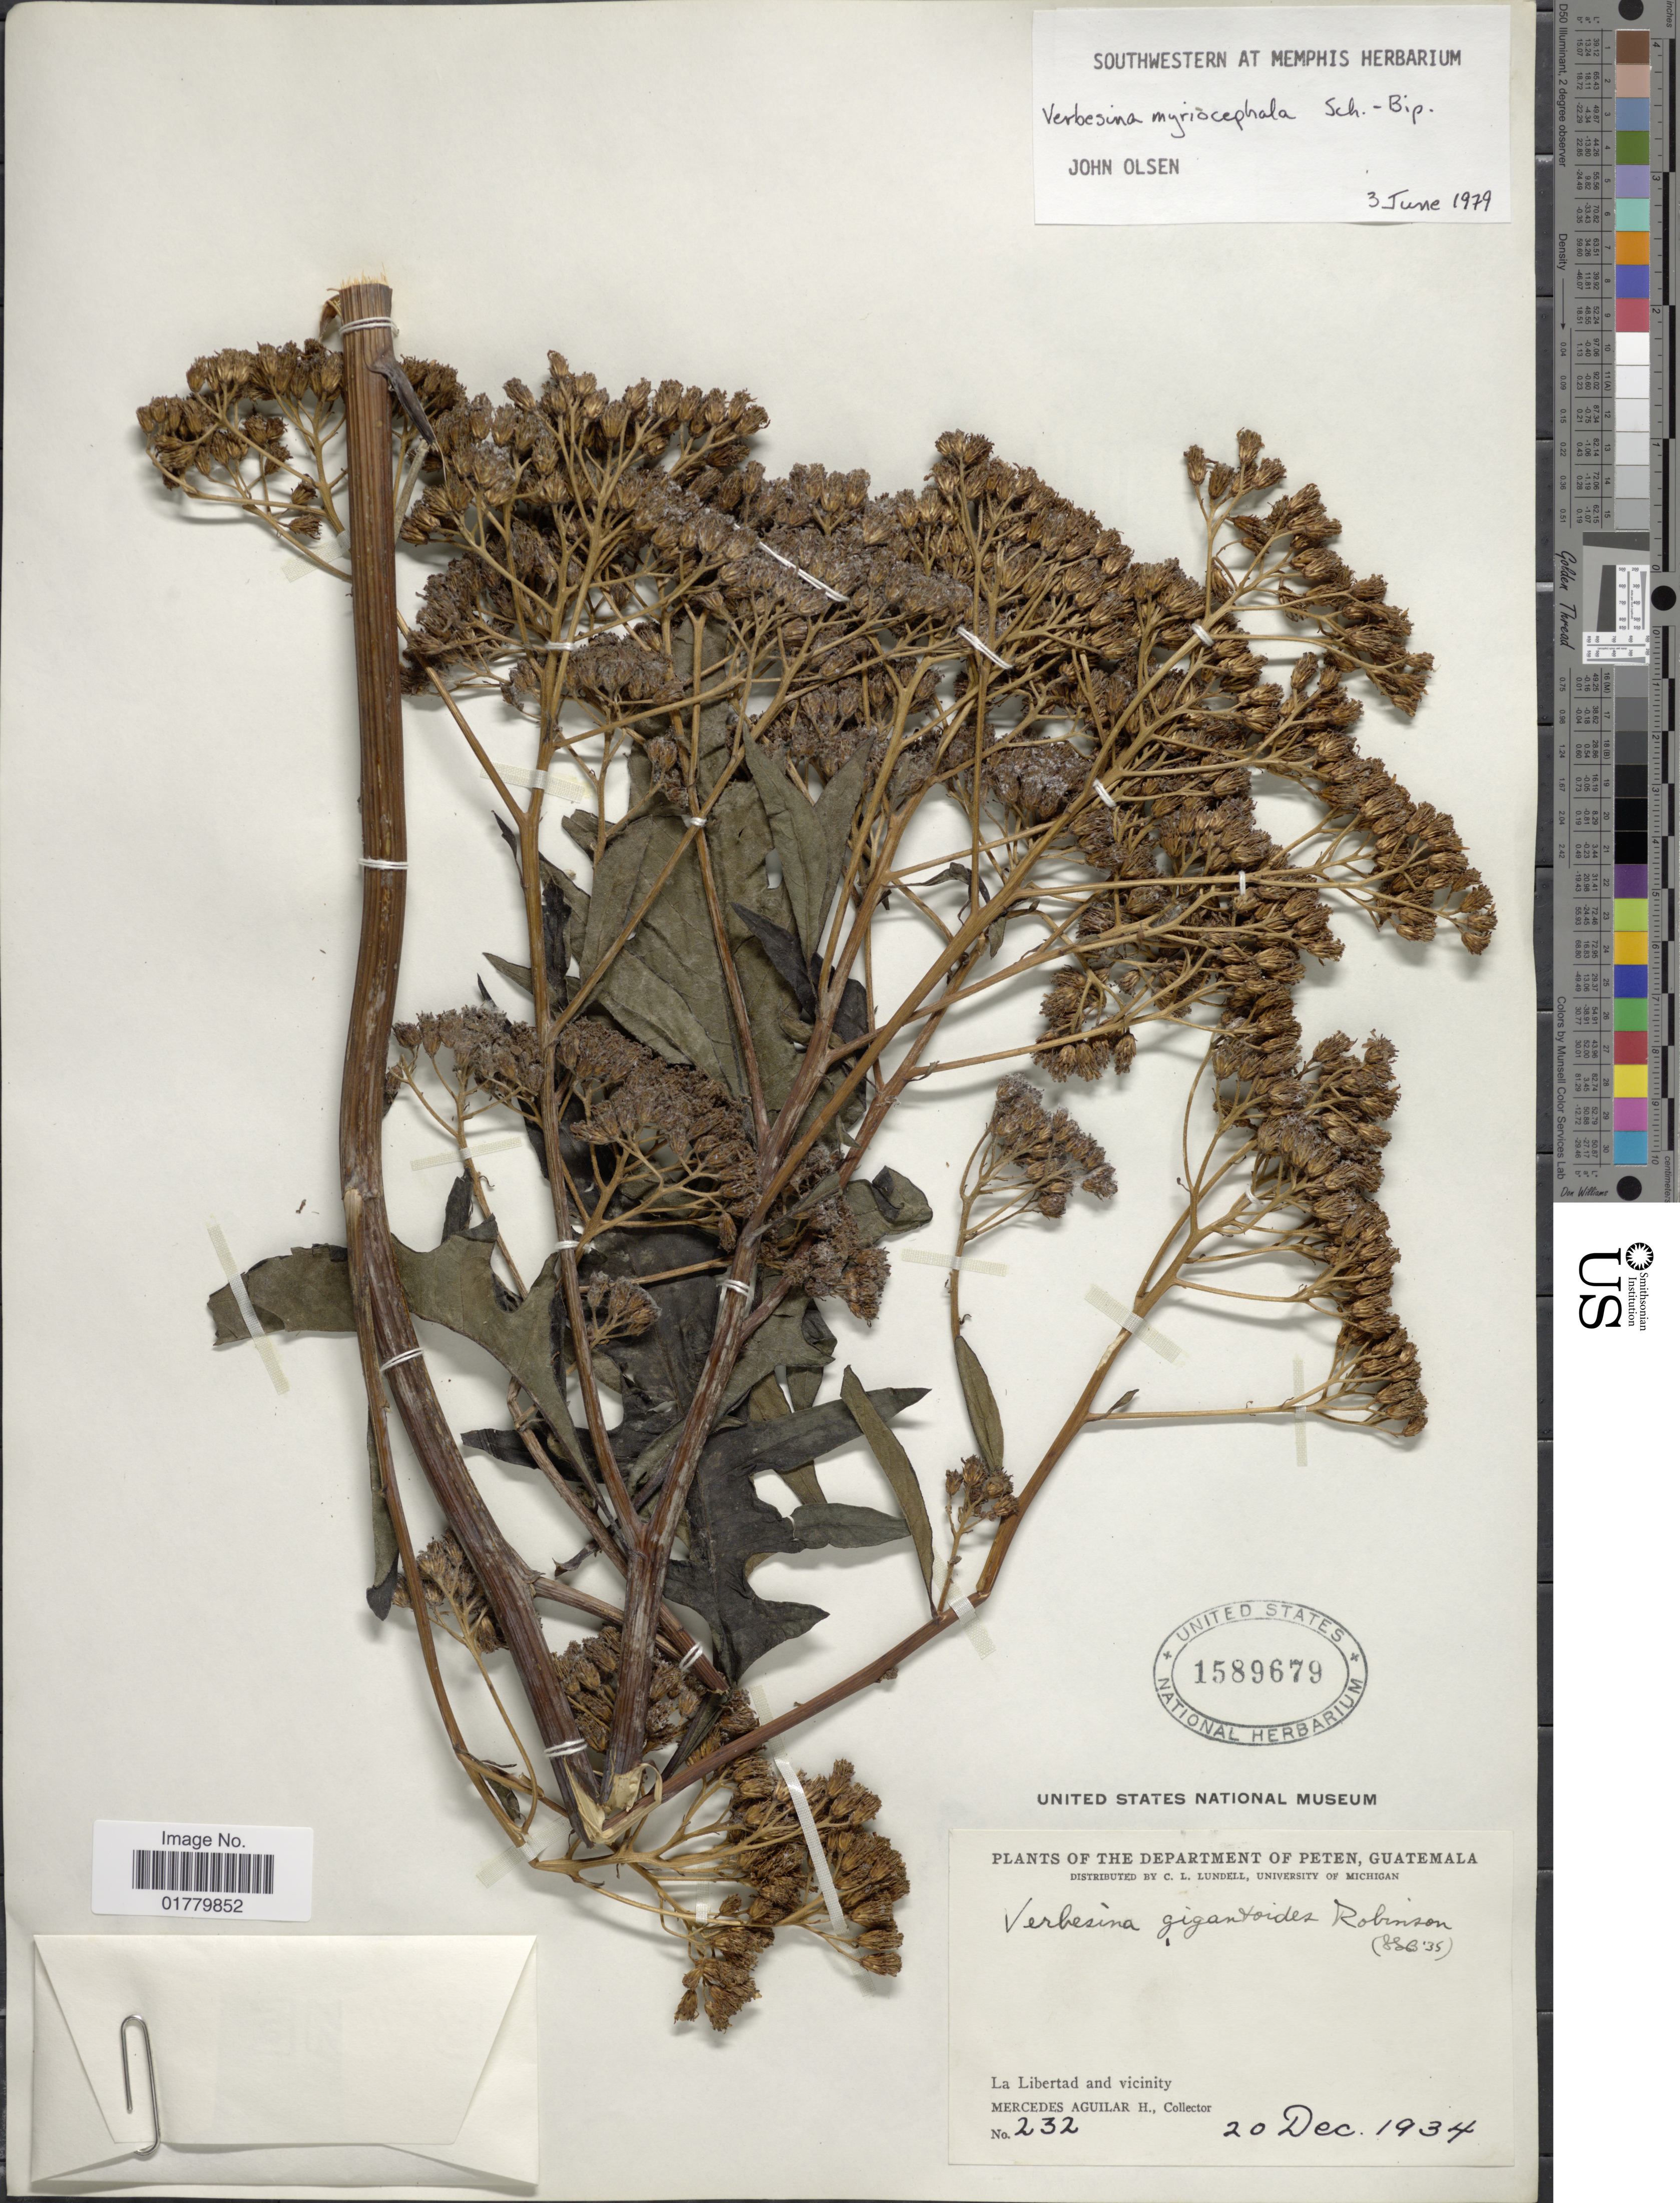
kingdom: Plantae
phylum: Tracheophyta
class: Magnoliopsida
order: Asterales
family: Asteraceae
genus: Verbesina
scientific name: Verbesina myriocephala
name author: Sch. Bip. ex Klatt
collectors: M. Aguilar H.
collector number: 232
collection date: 1934-12-20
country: Guatemala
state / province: El Petén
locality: La Libertad and vicinity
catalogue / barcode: US 1589679